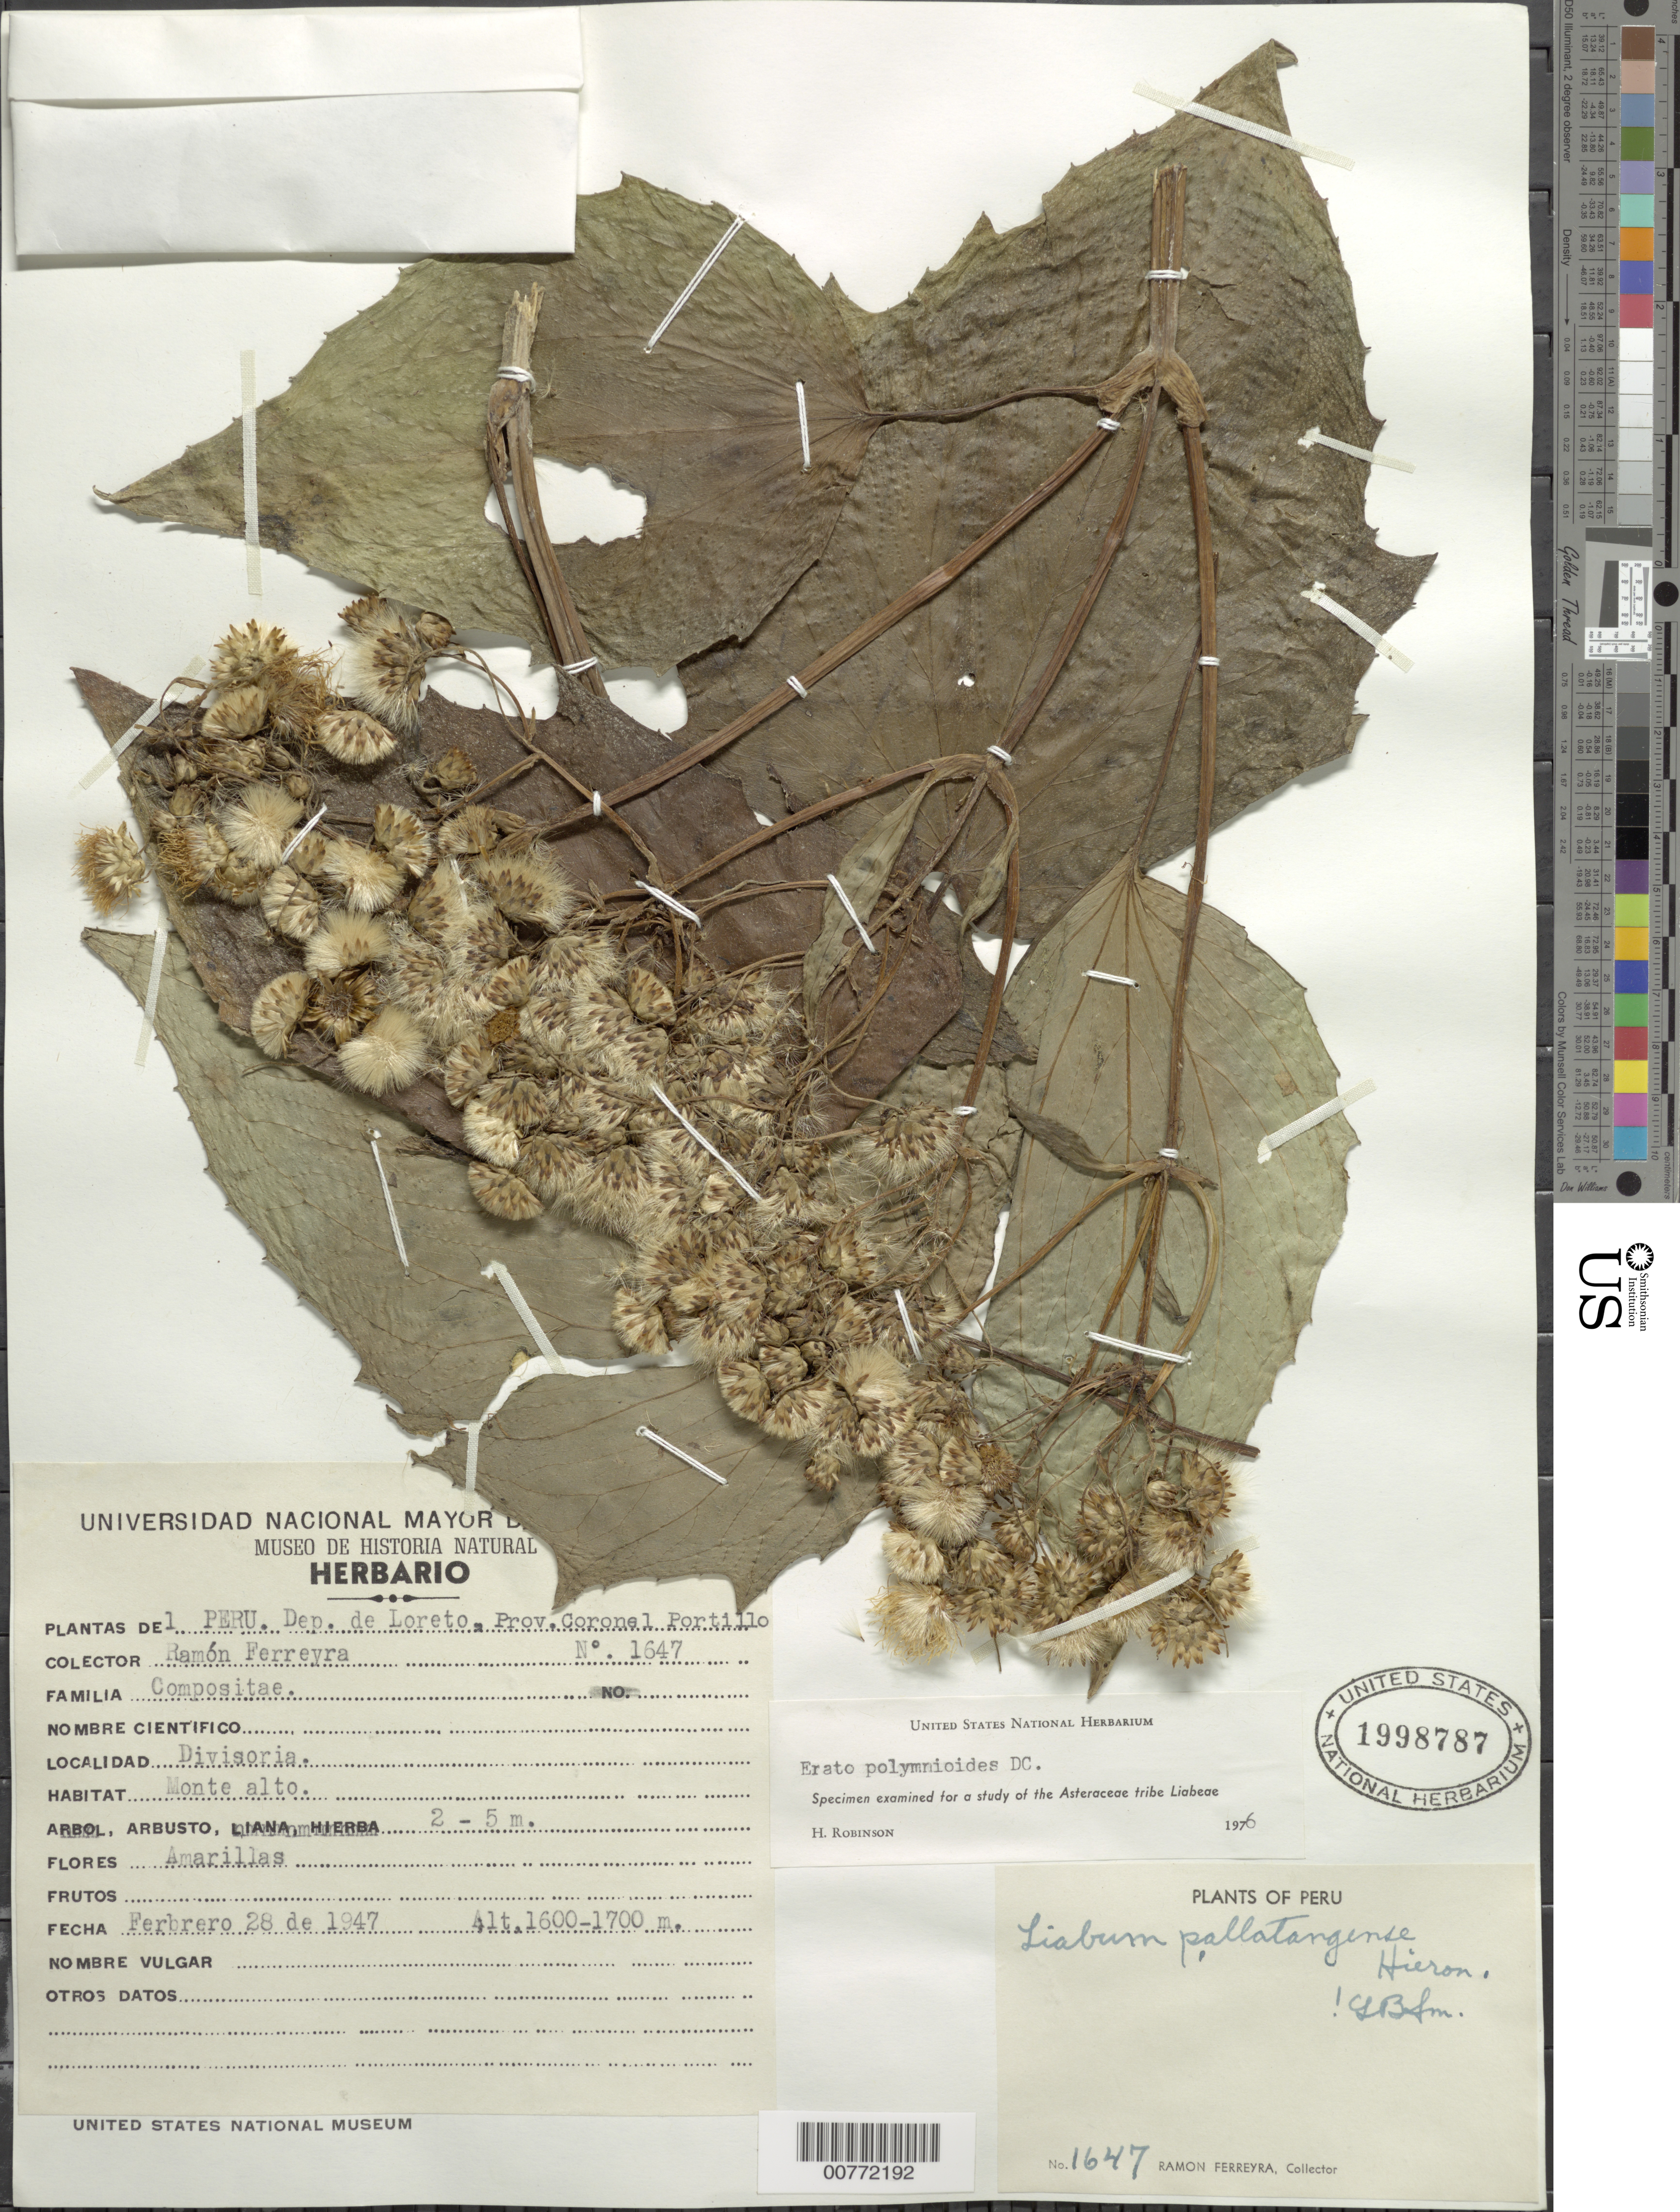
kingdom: Plantae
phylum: Tracheophyta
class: Magnoliopsida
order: Asterales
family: Asteraceae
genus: Erato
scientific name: Erato polymnioides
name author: DC.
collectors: R. A. Ferreyra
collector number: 1647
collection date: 1947-02-28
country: Peru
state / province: Loreto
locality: Dep. de Loreto, Prov. Coronel Portillo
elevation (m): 1600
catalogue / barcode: US 1998787